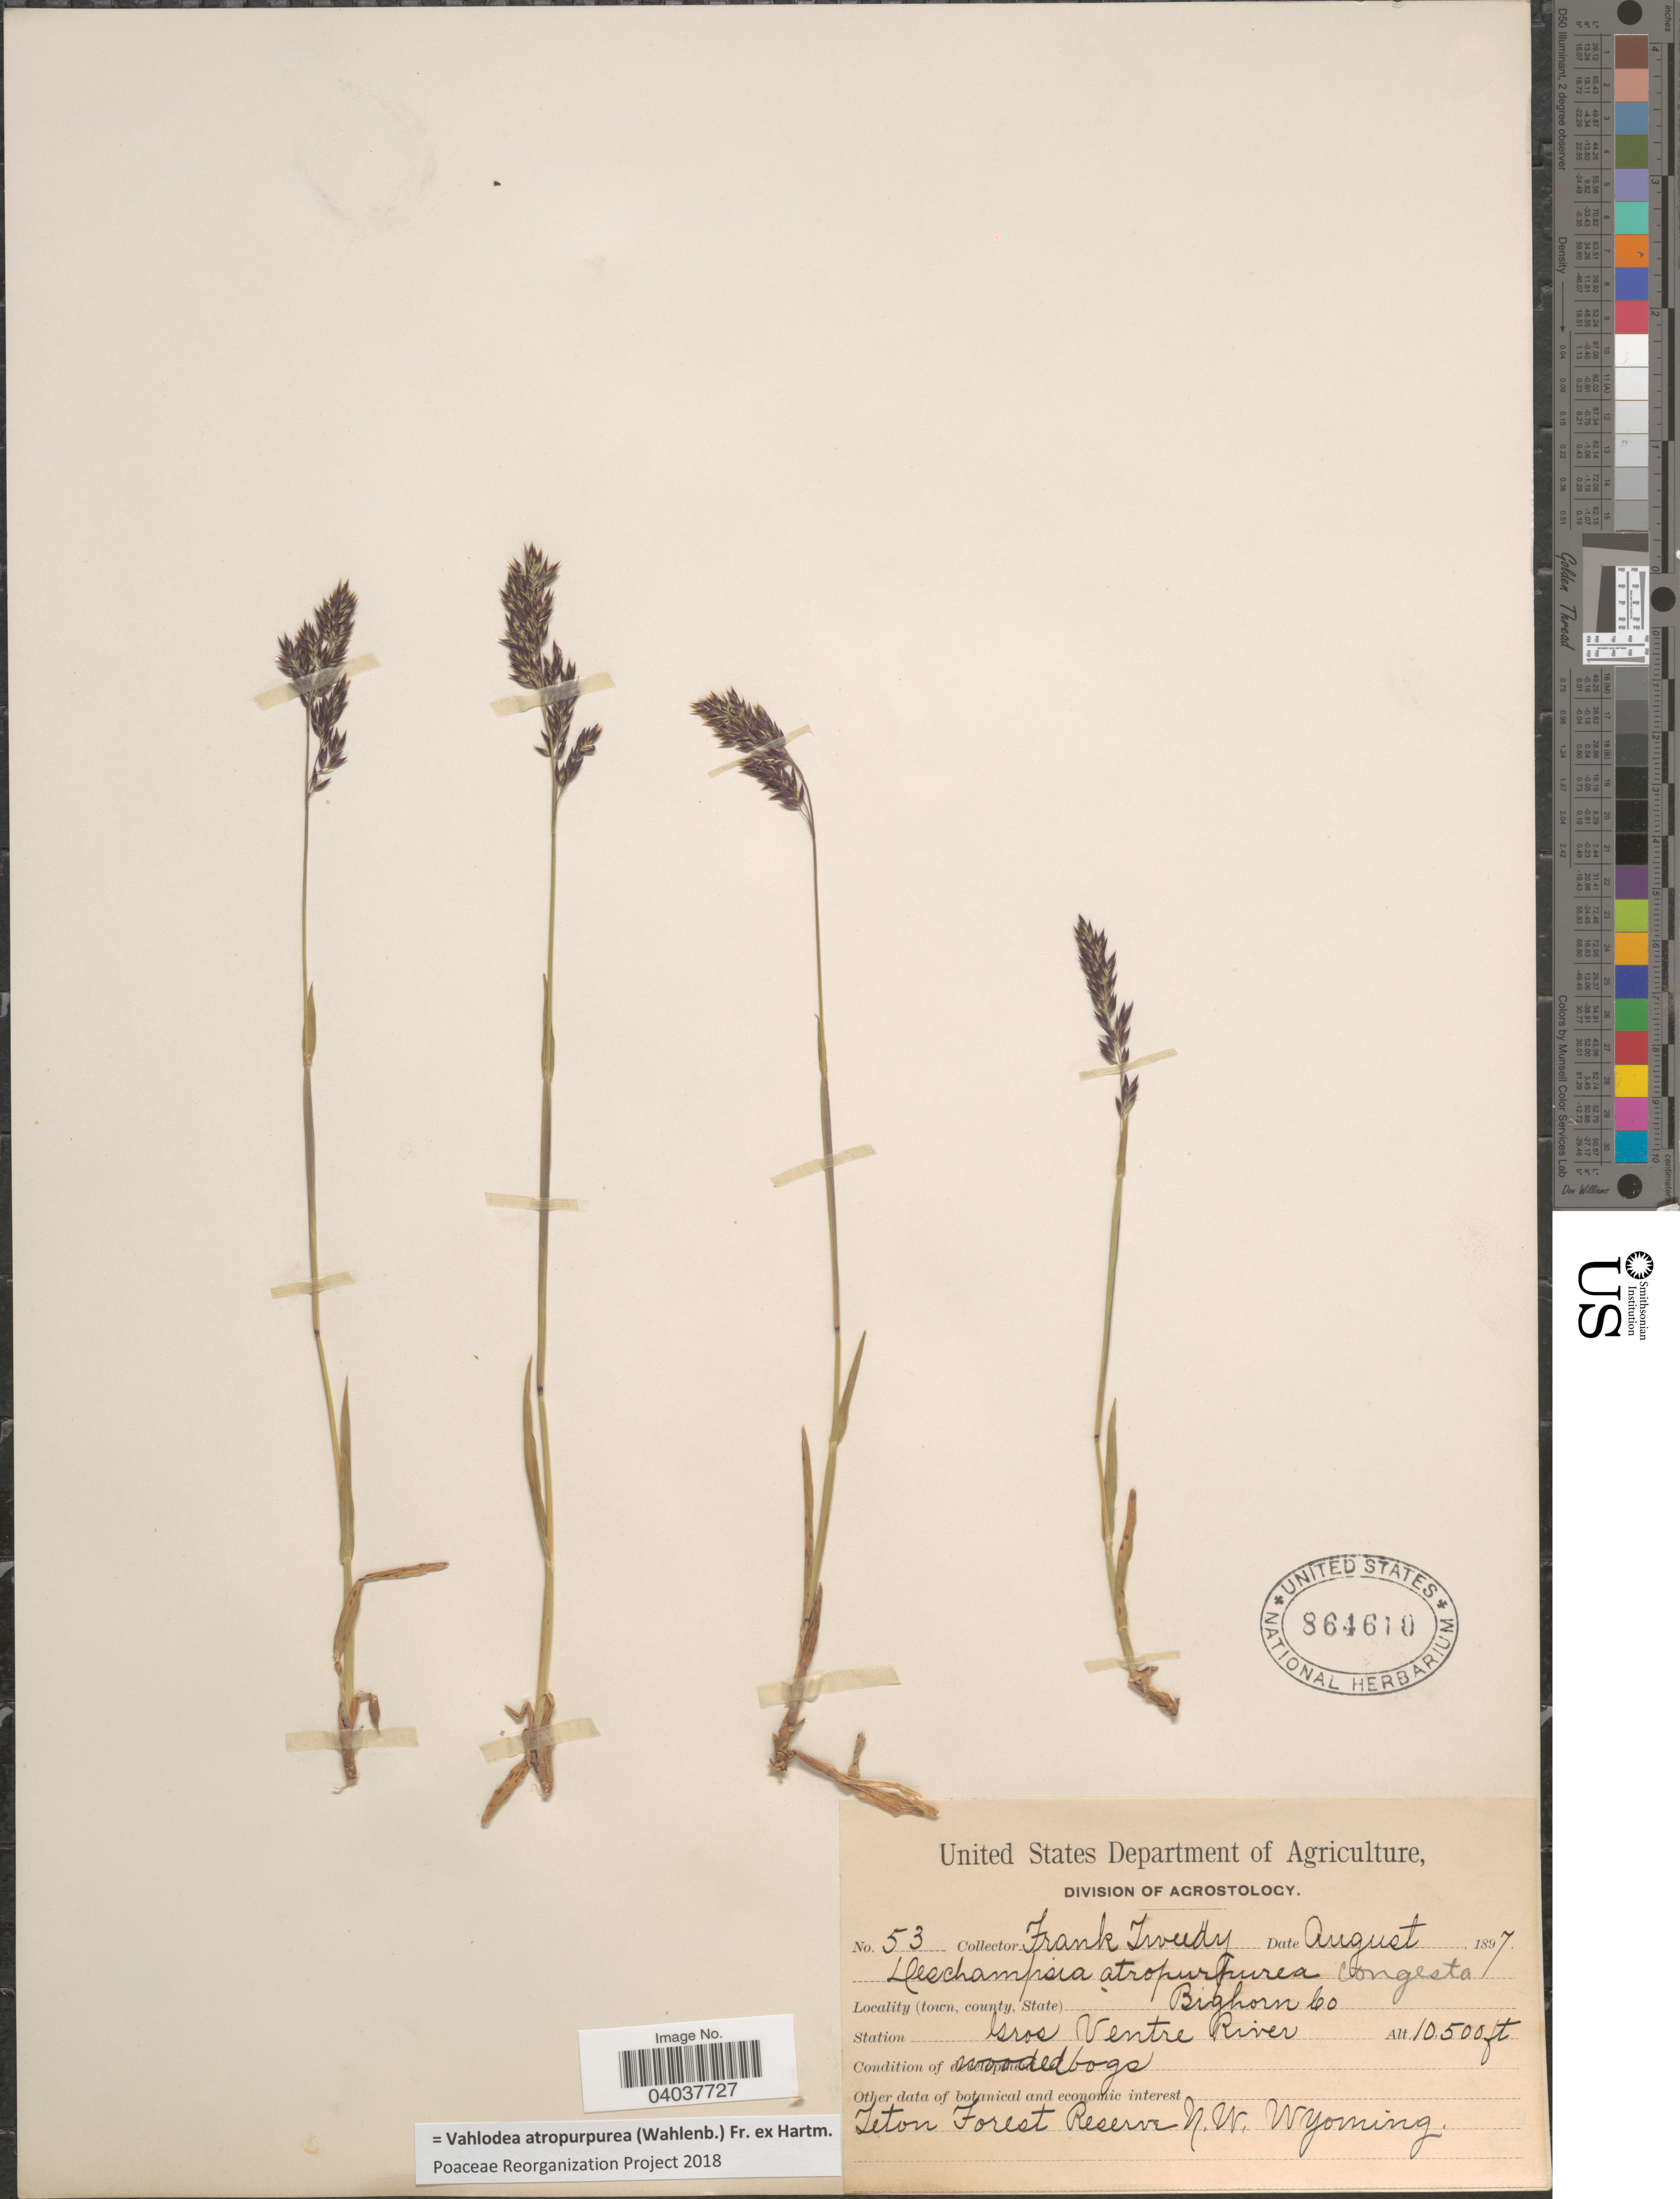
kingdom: Plantae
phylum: Tracheophyta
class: Liliopsida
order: Poales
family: Poaceae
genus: Vahlodea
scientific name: Vahlodea atropurpurea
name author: (Wahlenb.) Fr. ex Hartm.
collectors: F. Tweedy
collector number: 53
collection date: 1897-08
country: United States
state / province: Wyoming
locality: Bighorn Co. Gros Ventre River. Teton Forest Reserve N.W. Wyoming.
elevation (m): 3200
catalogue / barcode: US 864610